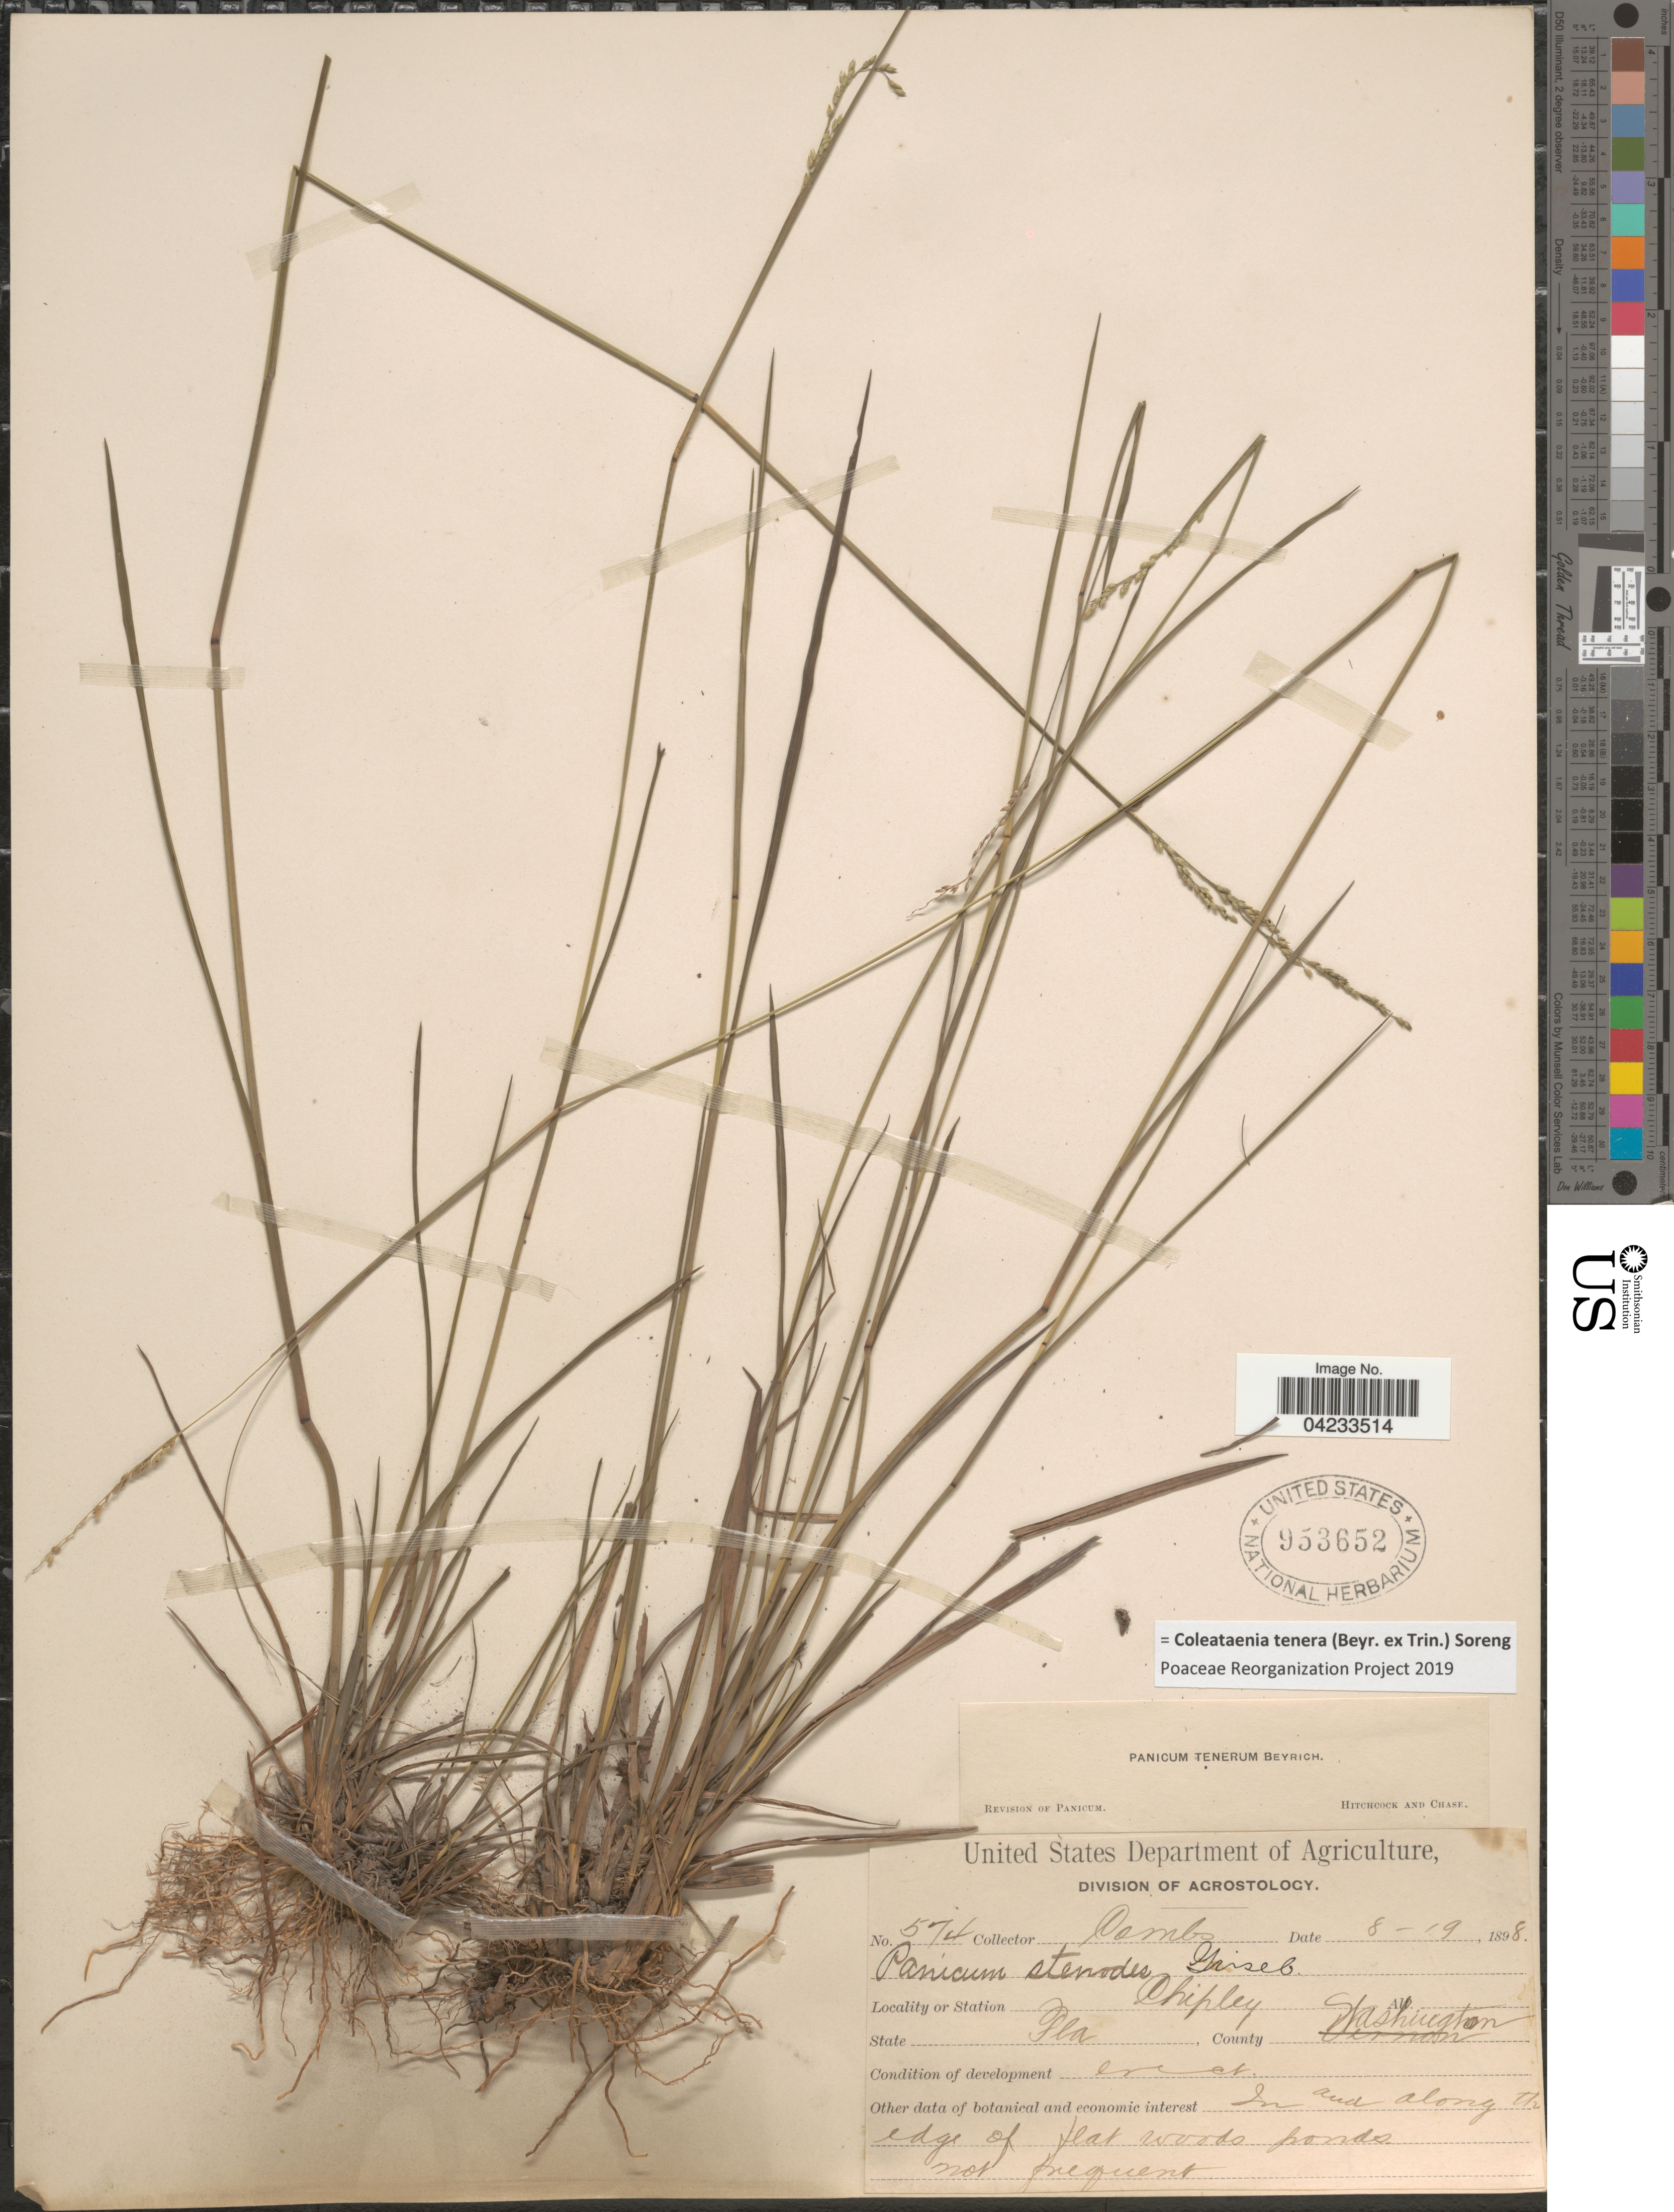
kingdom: Plantae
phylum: Tracheophyta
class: Liliopsida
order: Poales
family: Poaceae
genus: Coleataenia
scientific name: Coleataenia tenera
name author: (Beyr. ex Trin.) Soreng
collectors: -. Combs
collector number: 574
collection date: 1898-08-19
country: United States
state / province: Florida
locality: Chipley. County Washington. Edge of flat woods ponds.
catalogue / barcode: US 953652